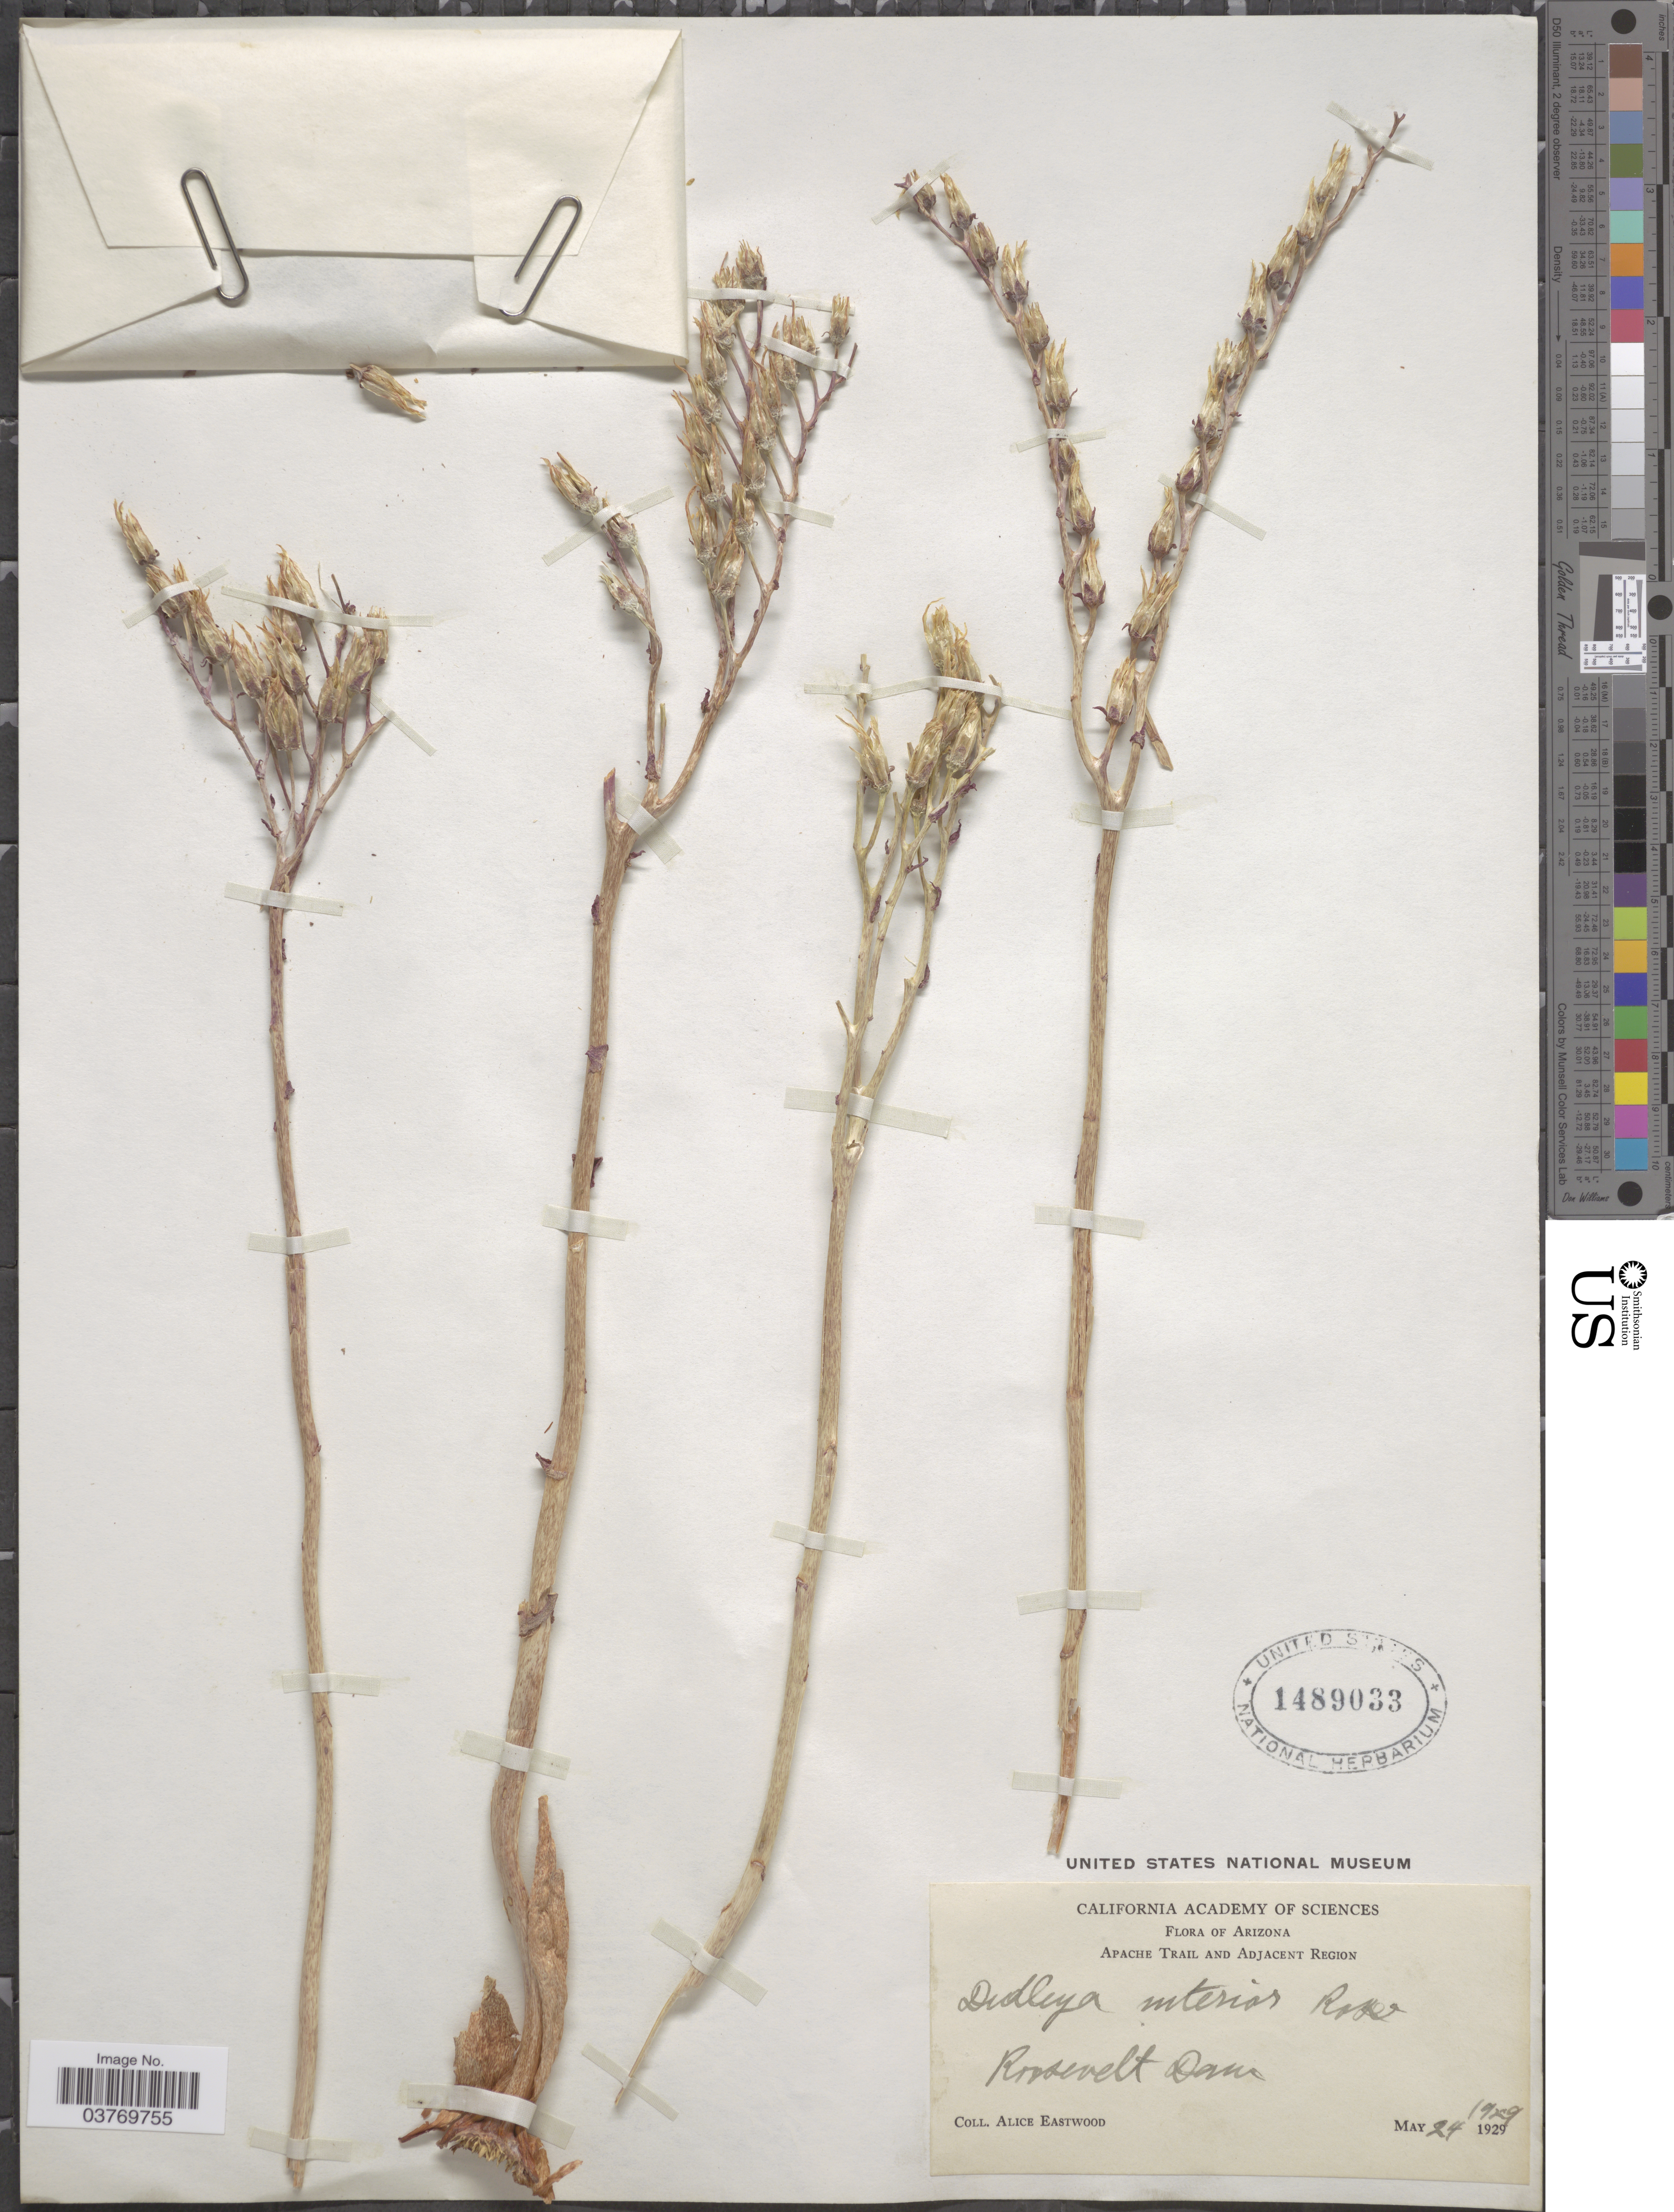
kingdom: Plantae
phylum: Tracheophyta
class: Magnoliopsida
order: Saxifragales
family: Crassulaceae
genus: Dudleya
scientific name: Dudleya collomiae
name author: Rose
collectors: A. Eastwood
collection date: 1929-05-24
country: United States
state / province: Arizona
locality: Apache Trail And Adjacent Region. Roosevelt Dam.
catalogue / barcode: US 1489033